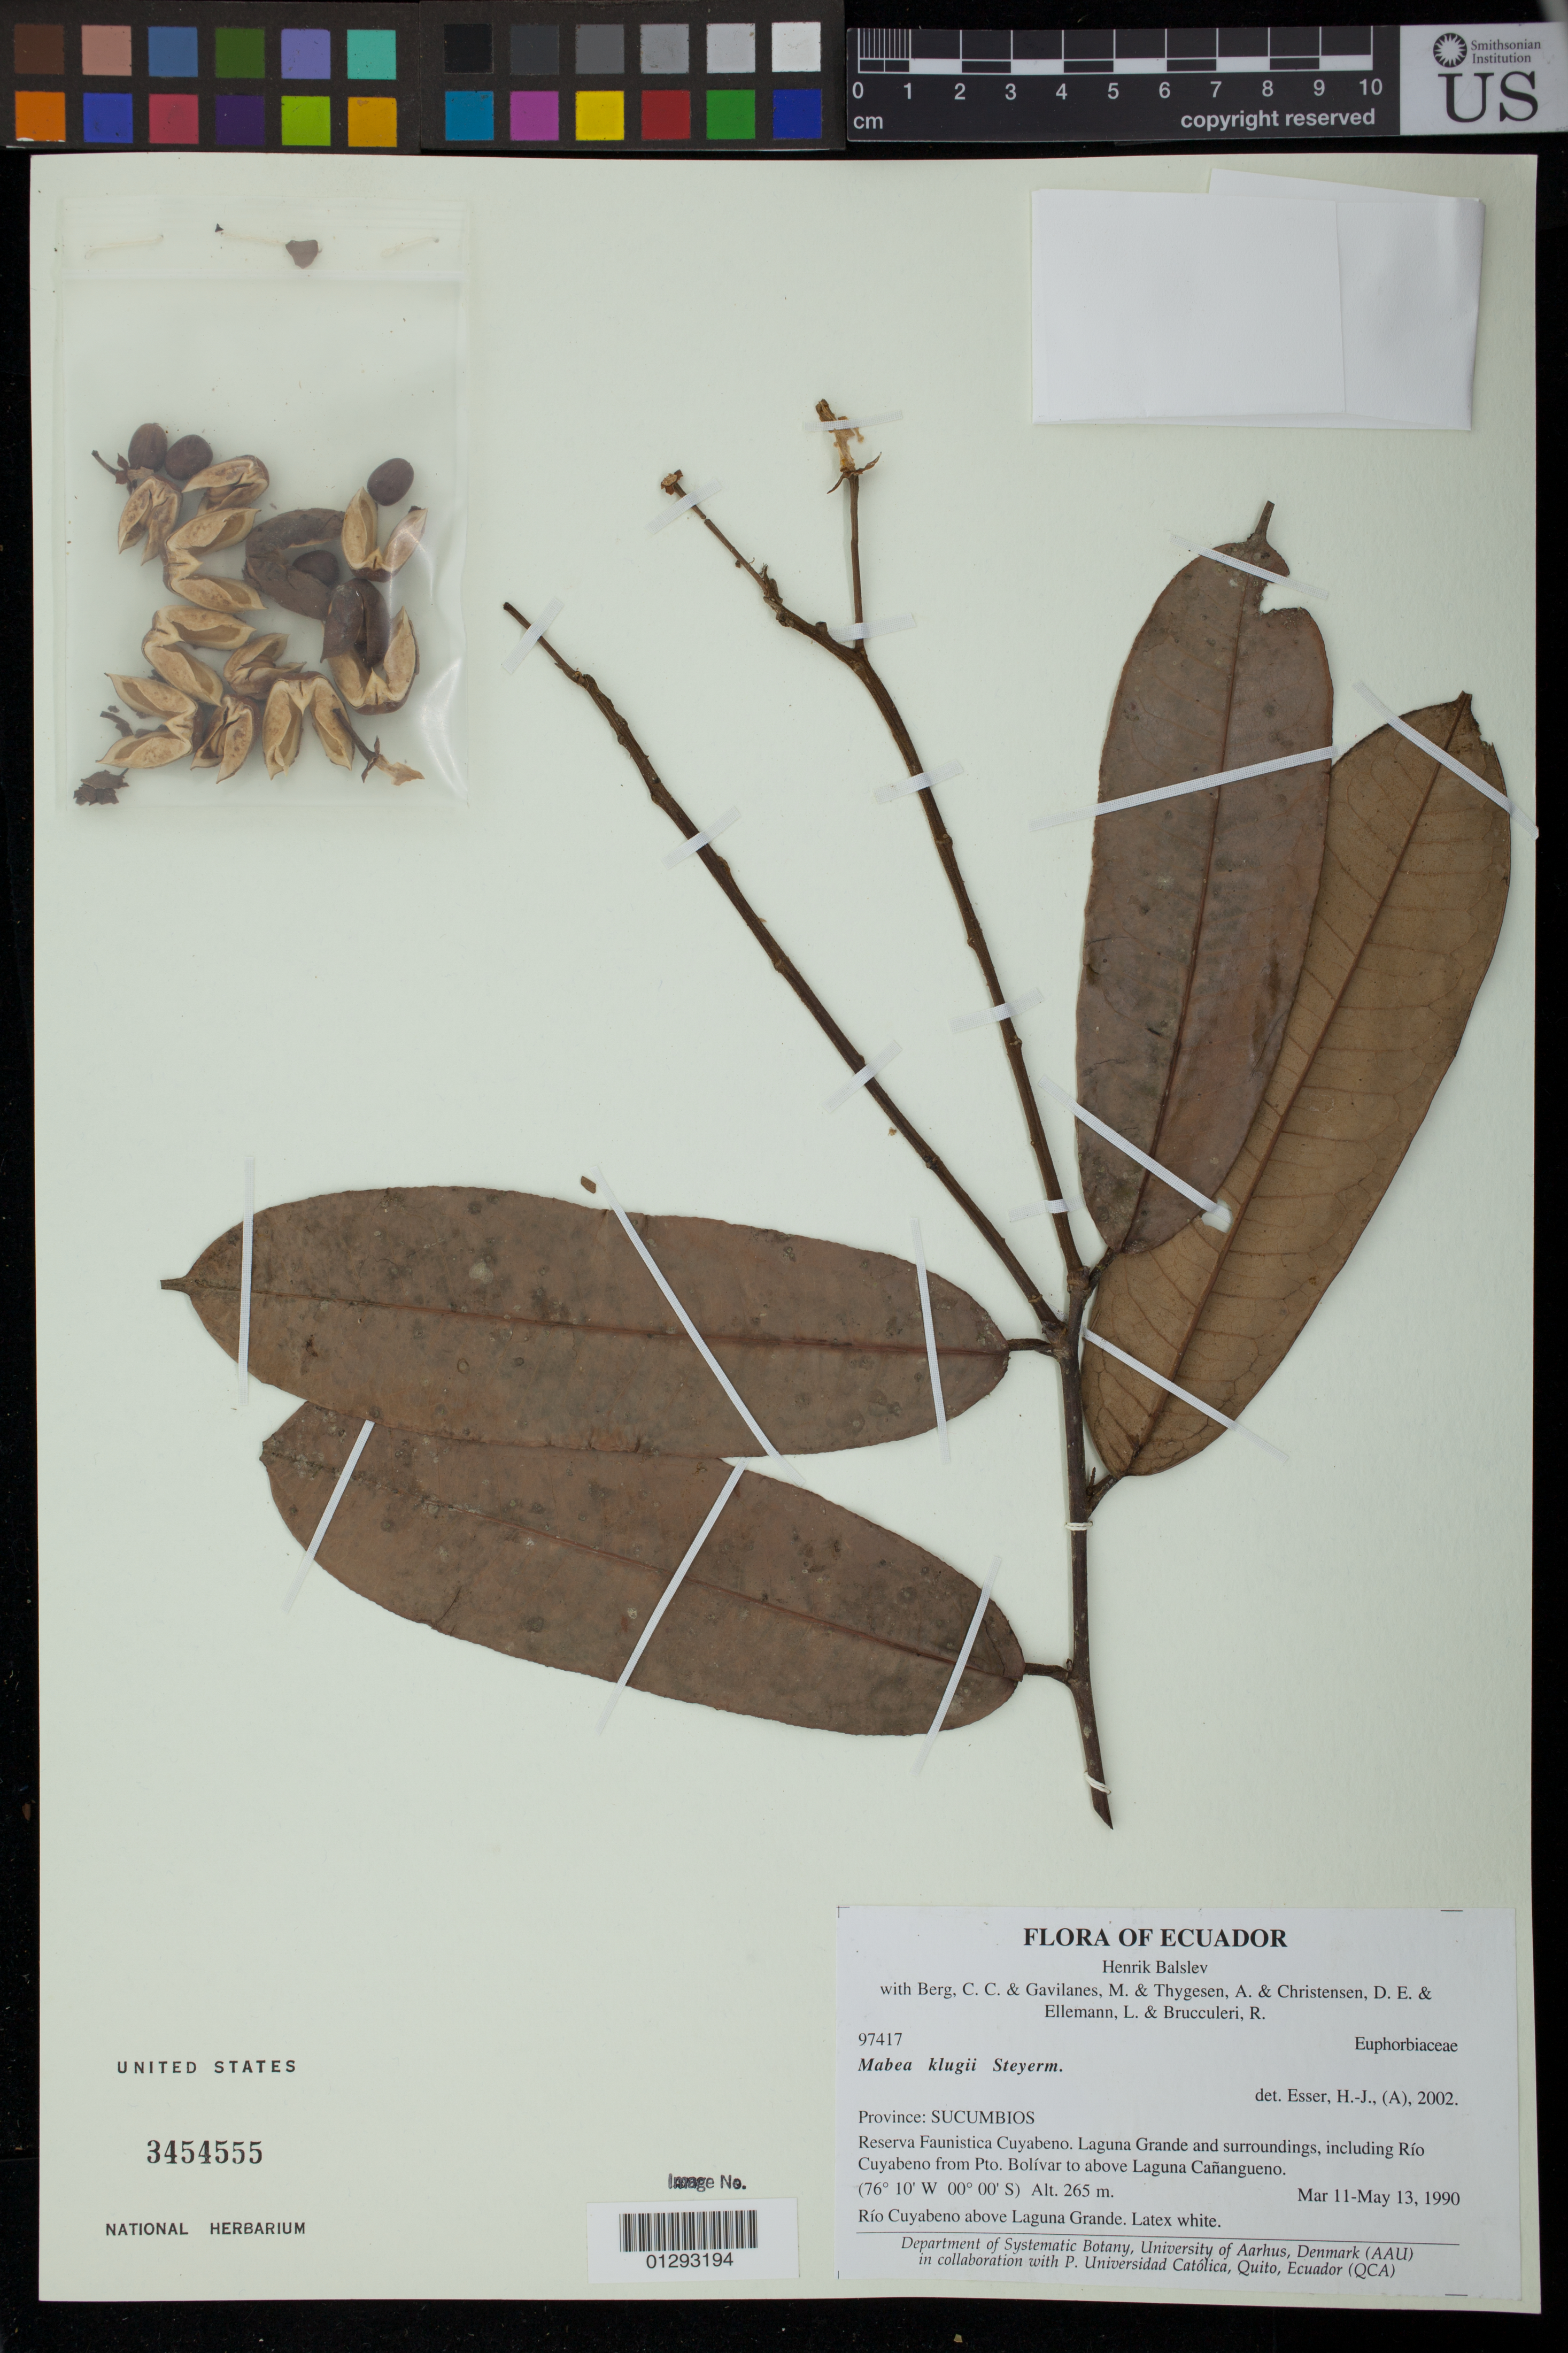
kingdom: Plantae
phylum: Tracheophyta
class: Magnoliopsida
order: Malpighiales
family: Euphorbiaceae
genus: Mabea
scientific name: Mabea klugii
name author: Steyerm.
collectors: H. Balslev, C. C. Berg, M. Gavilanes, A. Thygesen, D. Christensen, L. Ellemann & R. Brucculeri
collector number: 97417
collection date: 1990-03-11/1990-05-13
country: Ecuador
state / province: Sucumbios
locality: Reserva Faunistica Cuyabeno. Laguna Grande and surroundings, including Rio Cuyabeno from Pto. Bolivar to above Laguna Canangueno.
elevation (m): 265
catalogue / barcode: US 3454555